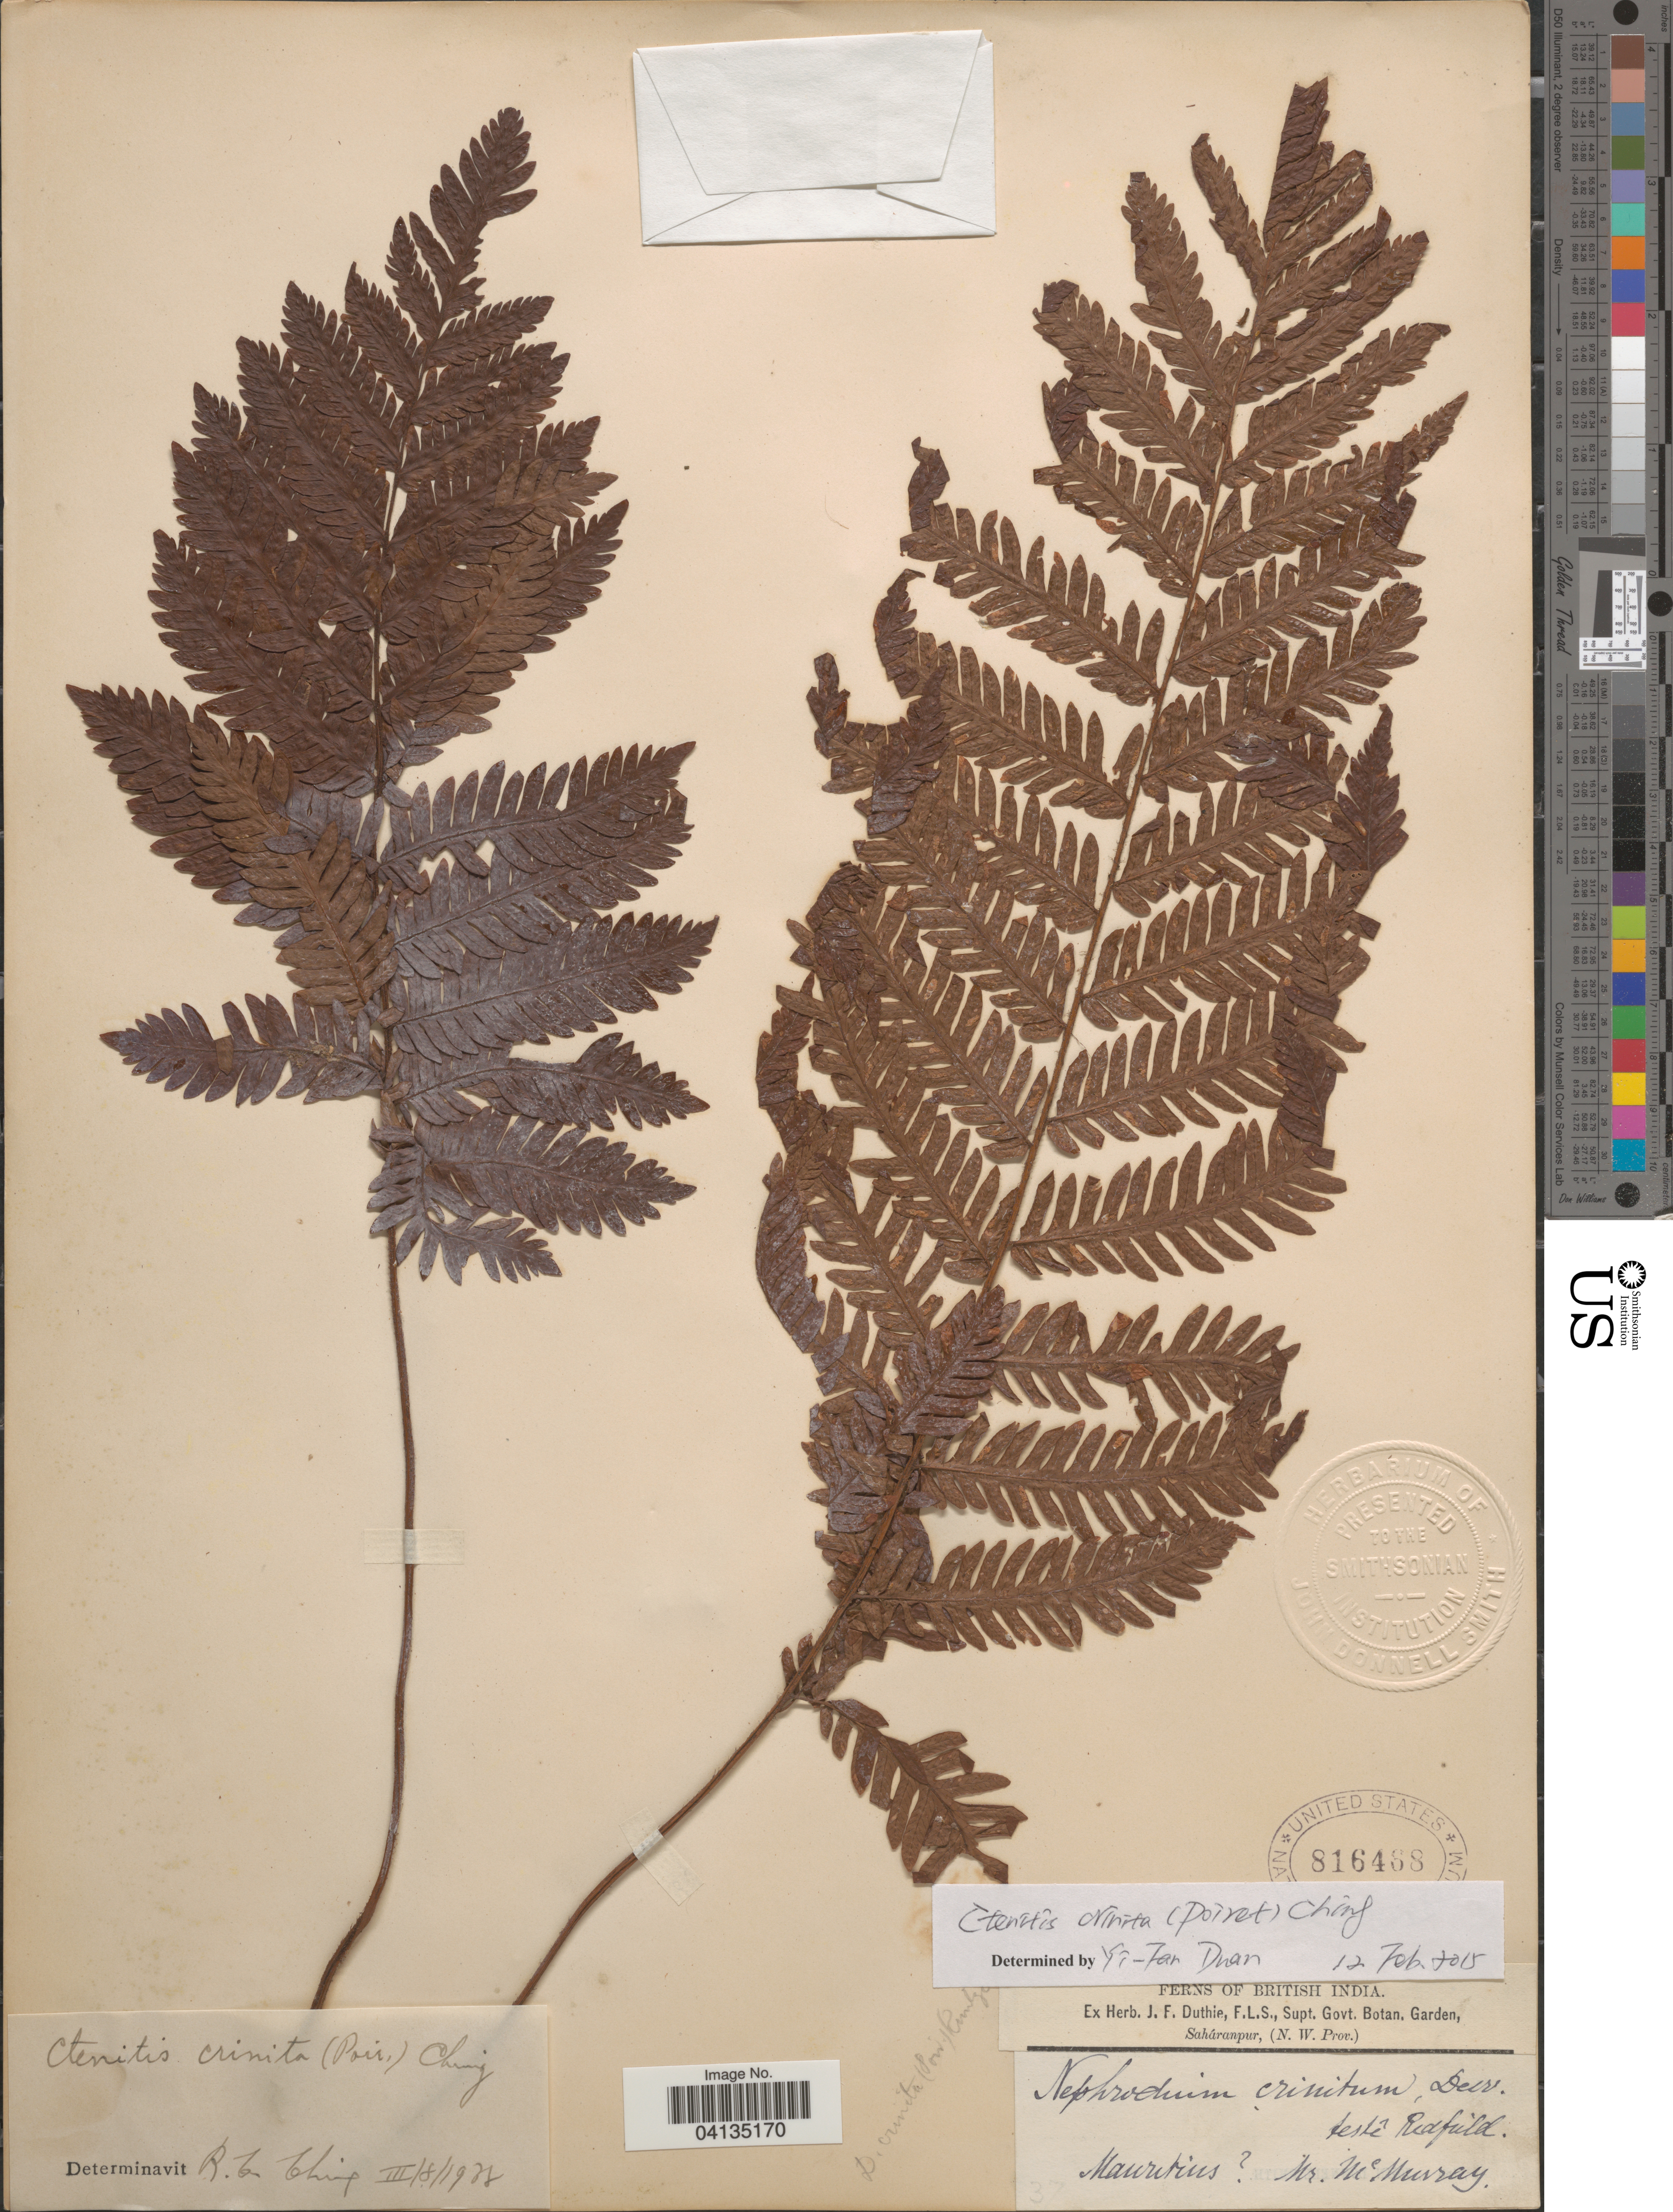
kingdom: Plantae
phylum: Tracheophyta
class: Polypodiopsida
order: Polypodiales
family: Dryopteridaceae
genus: Ctenitis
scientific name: Ctenitis crinita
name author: (Poir.) Ching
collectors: McMurray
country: Mauritius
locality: British India.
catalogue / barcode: US 816468